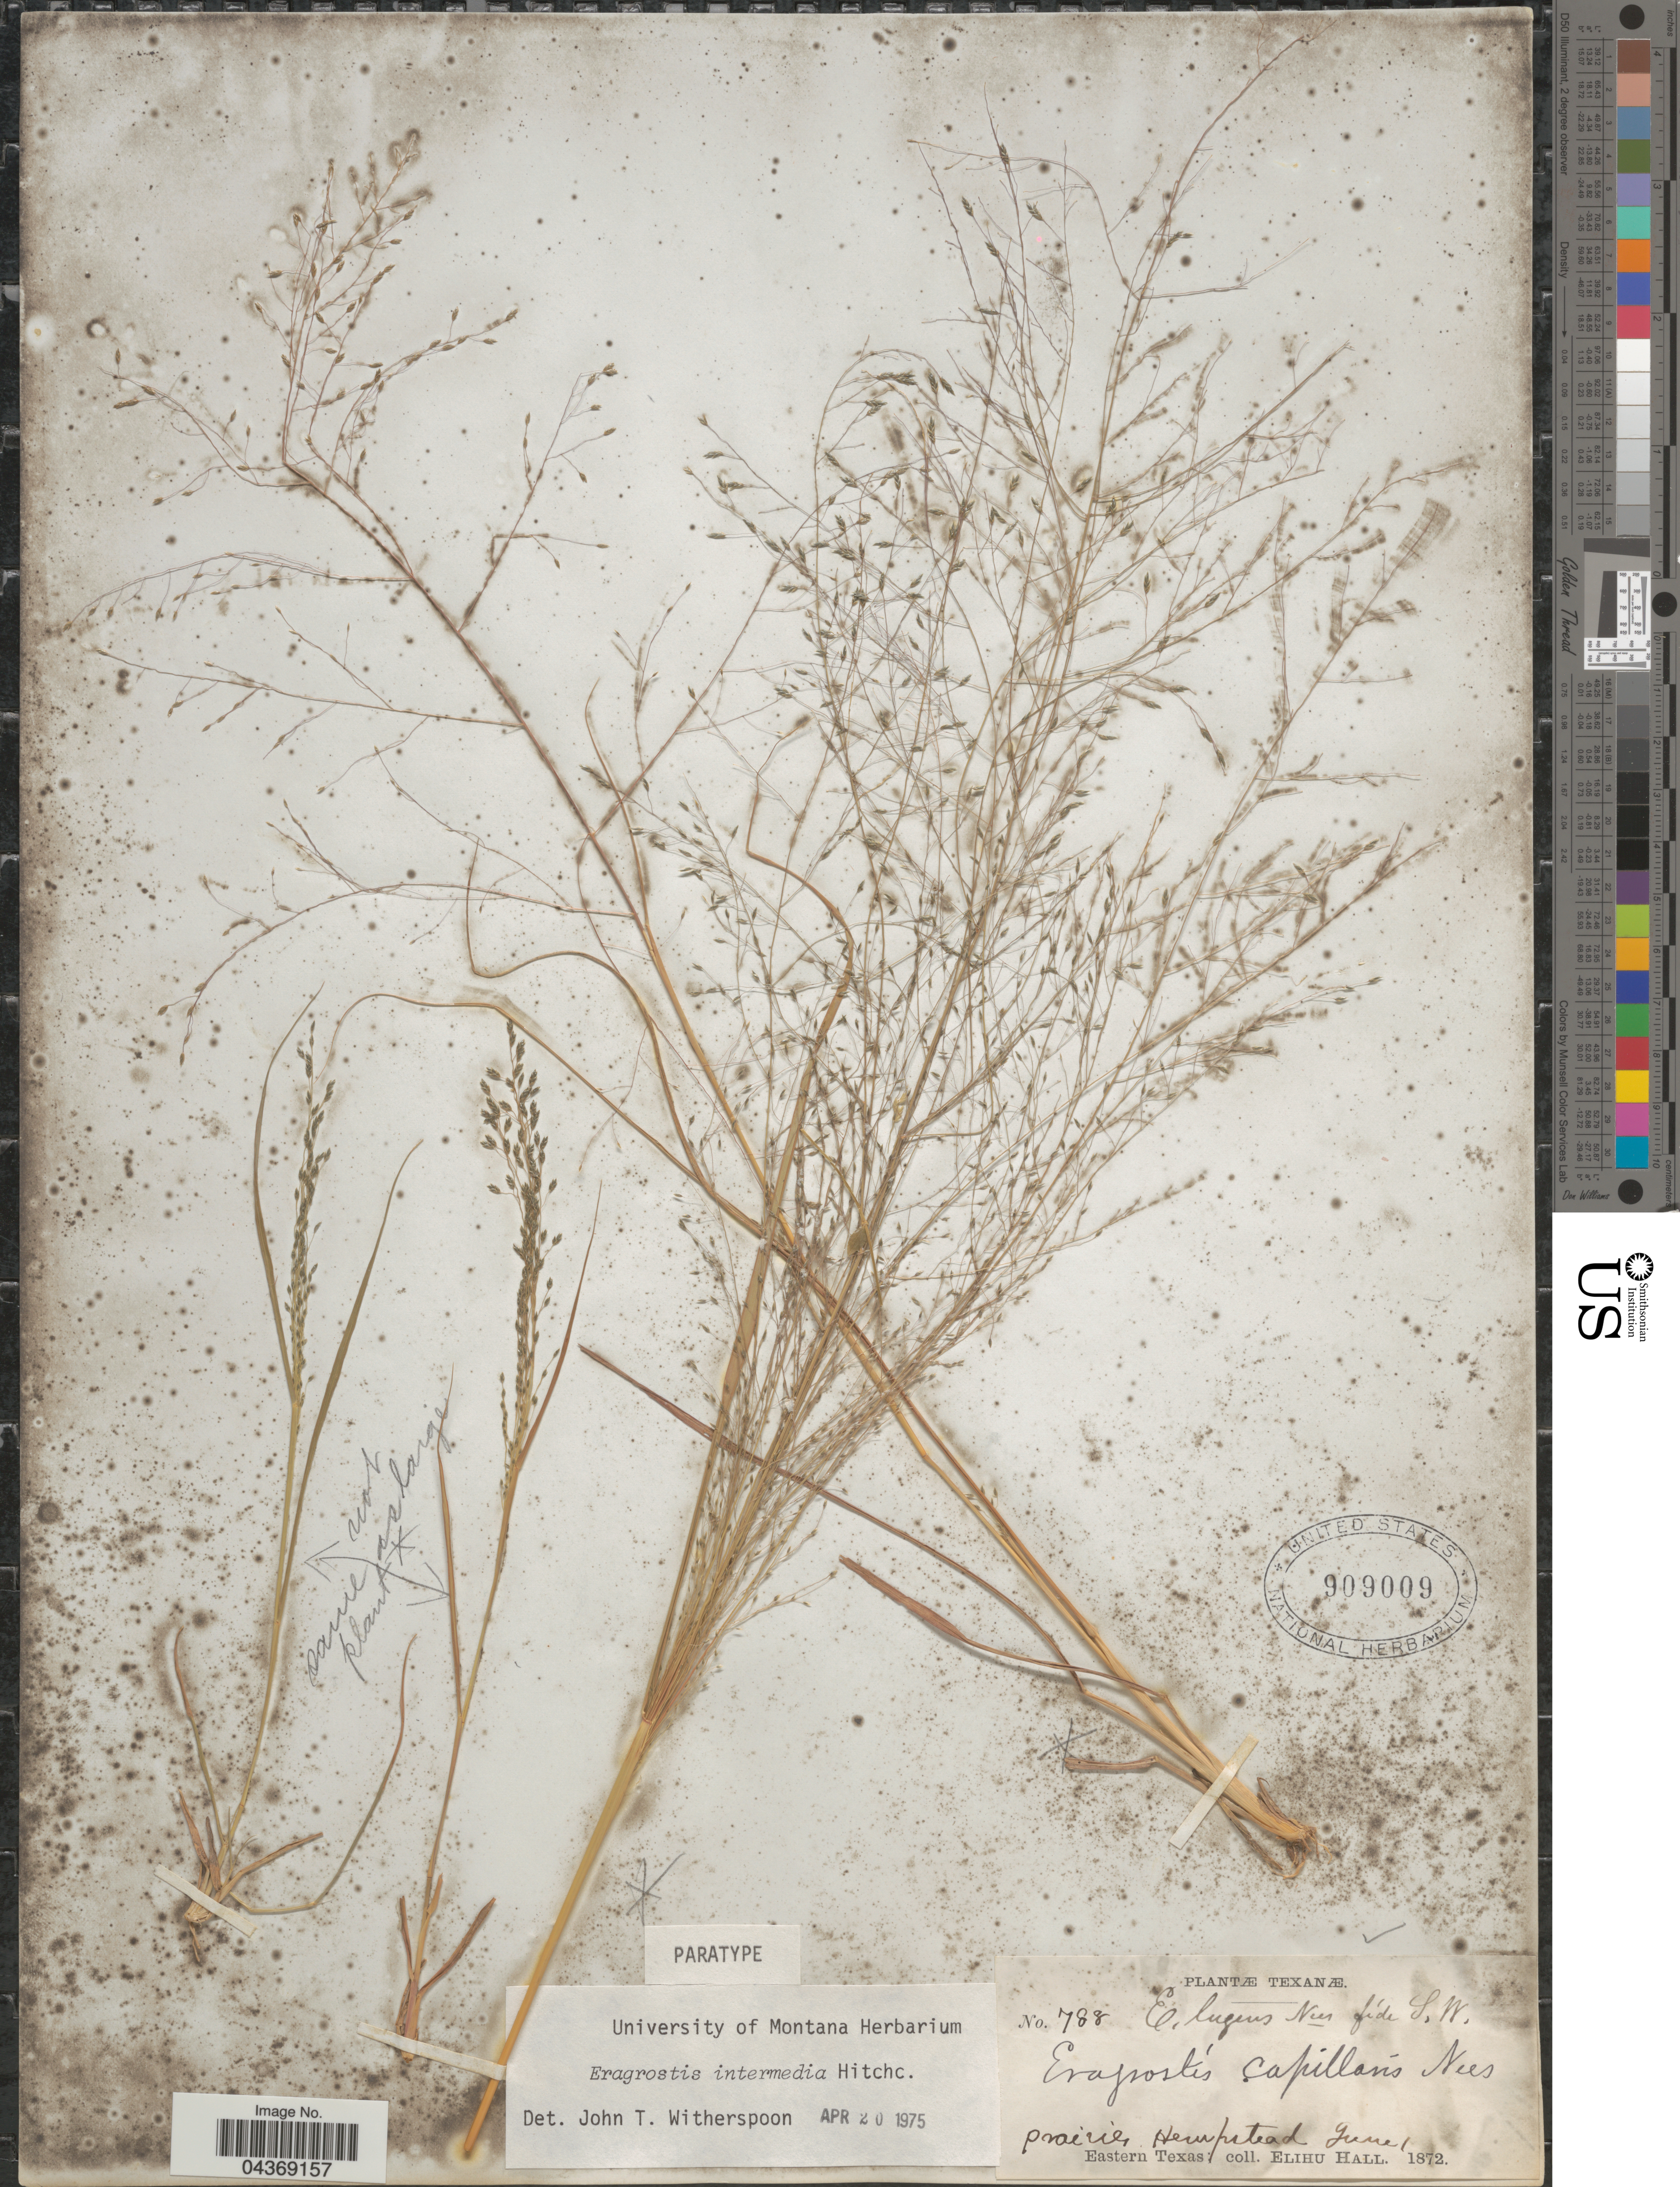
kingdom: Plantae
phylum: Tracheophyta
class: Liliopsida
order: Poales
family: Poaceae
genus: Eragrostis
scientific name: Eragrostis intermedia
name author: Hitchc.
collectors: E. Hall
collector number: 788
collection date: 1872-06-01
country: United States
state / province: Texas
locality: Prairie Hempstead. Eastern Texas.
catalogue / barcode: US 909009